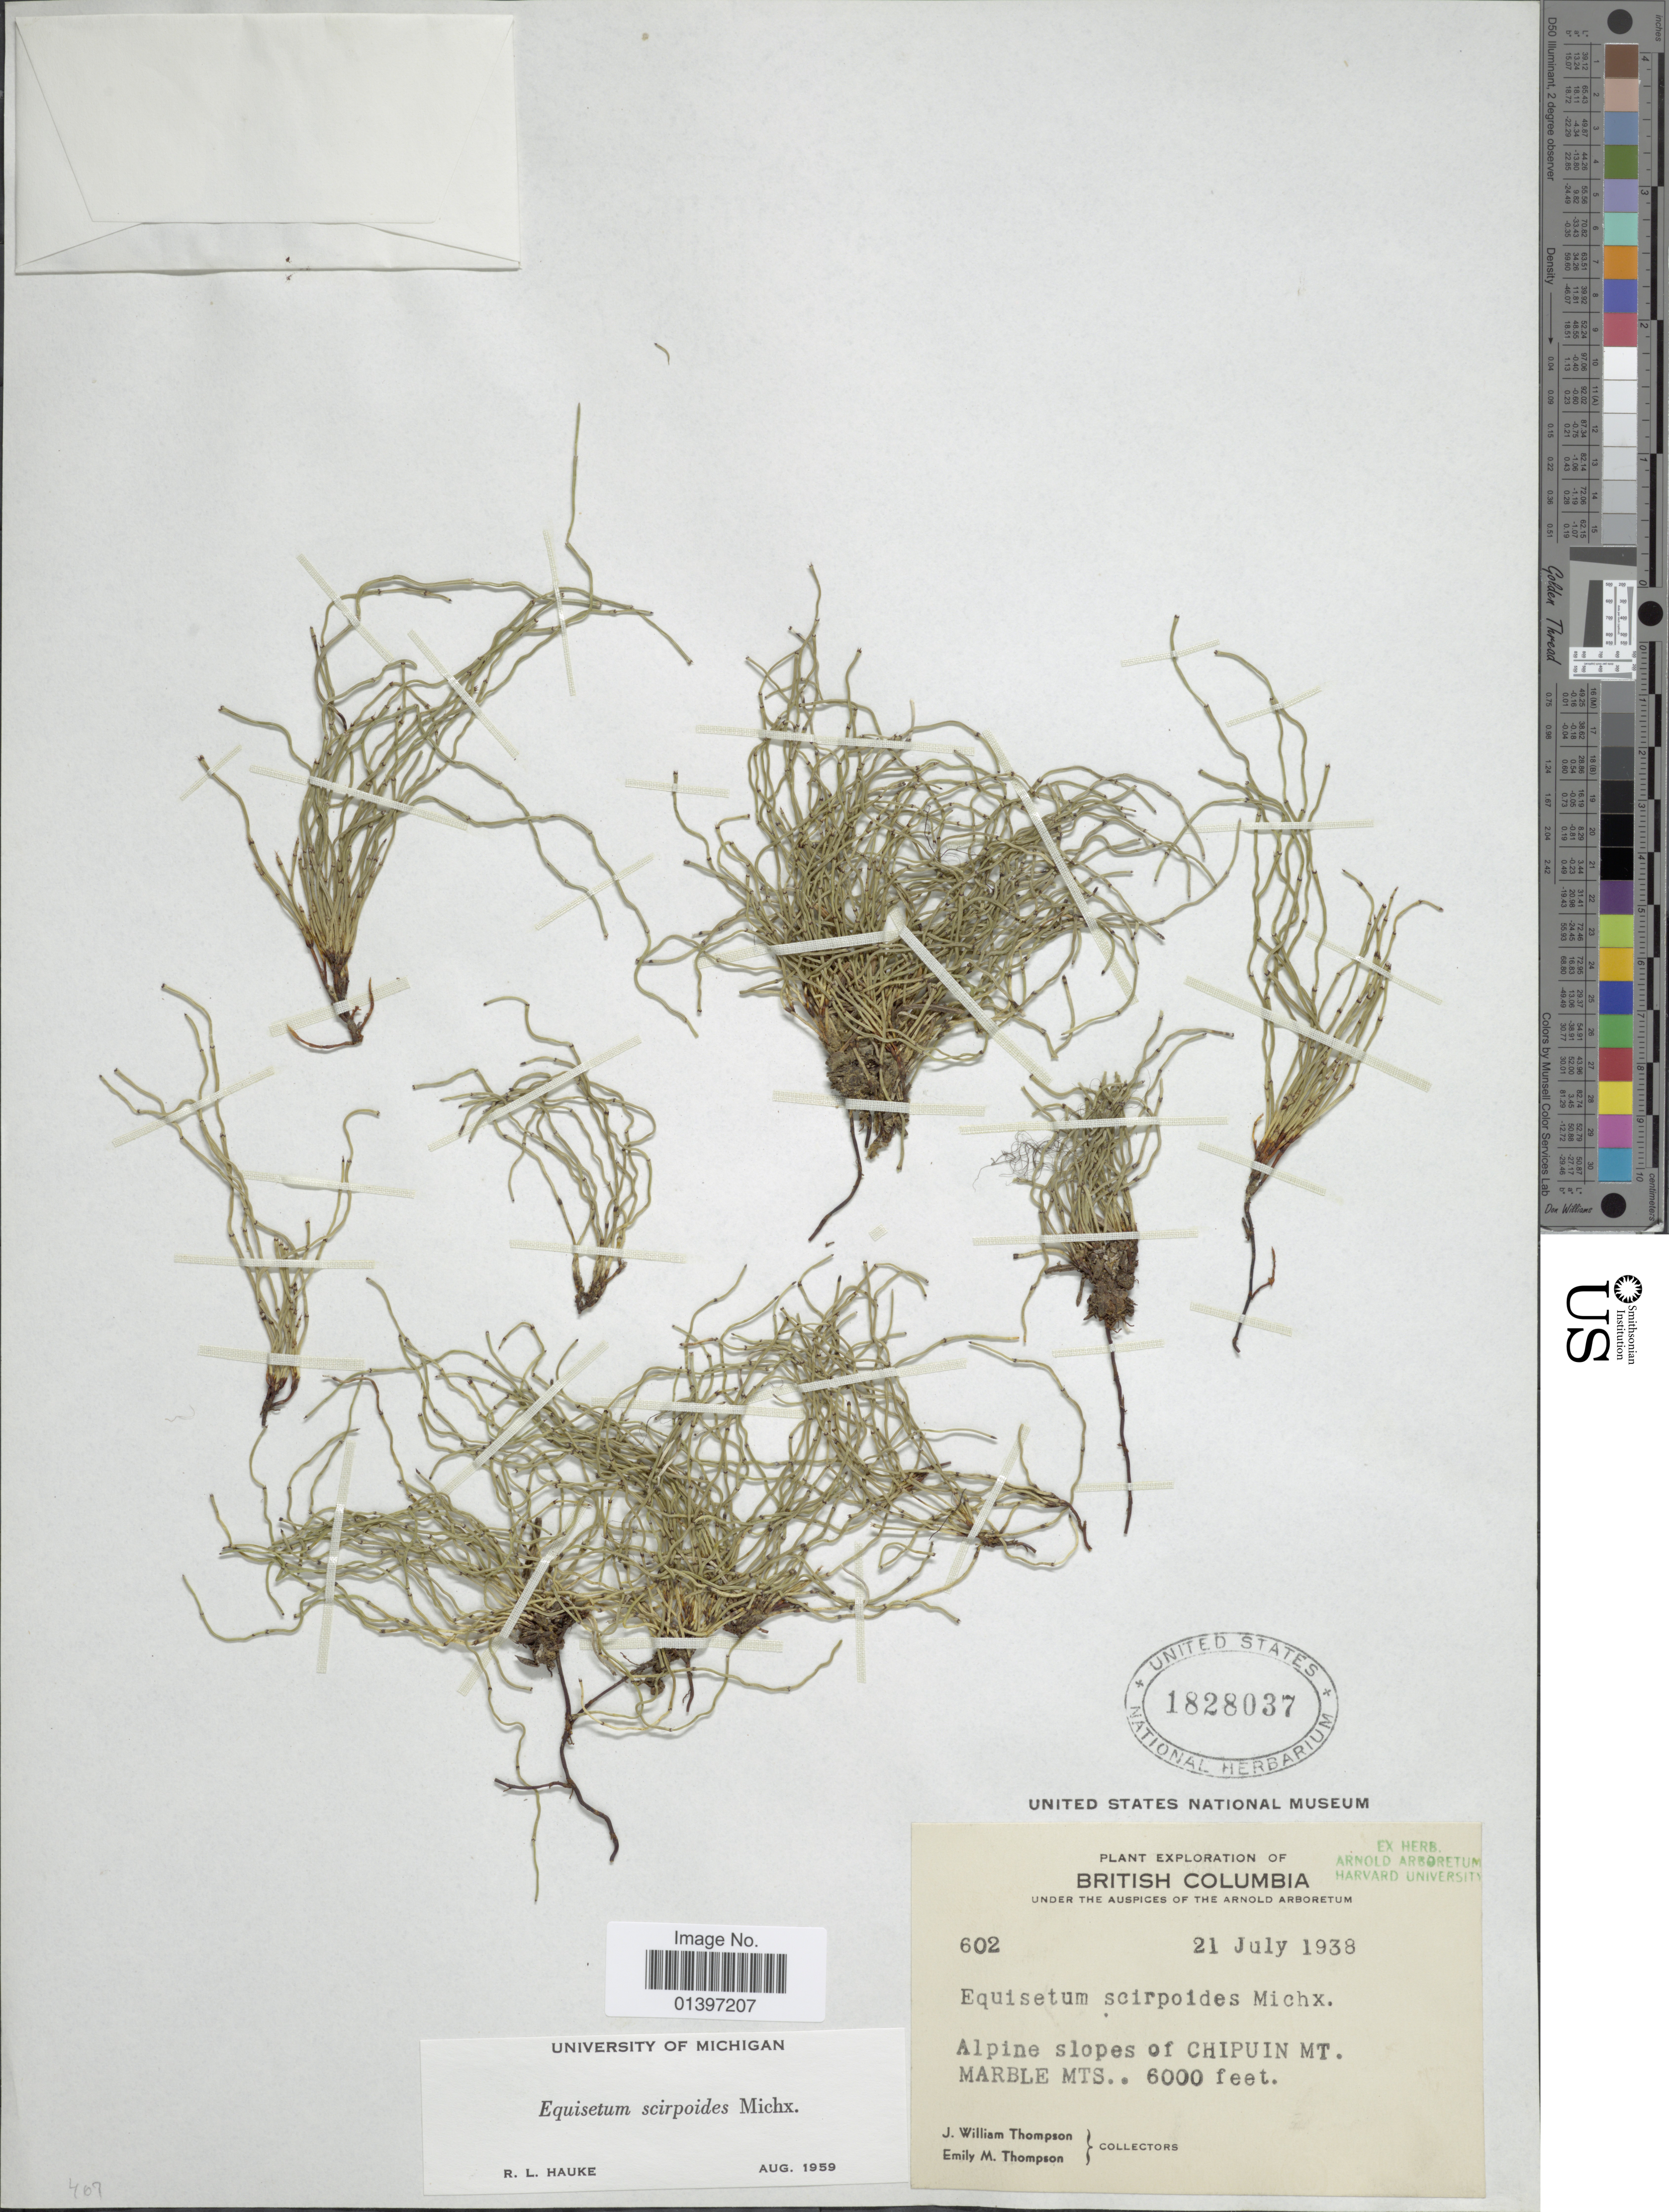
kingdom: Plantae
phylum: Tracheophyta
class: Polypodiopsida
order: Equisetales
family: Equisetaceae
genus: Equisetum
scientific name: Equisetum scirpoides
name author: Michx.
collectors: J. W. Thompson & E. M. Thompson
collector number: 602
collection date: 1938-07-21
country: Canada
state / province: British Columbia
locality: Alpine slopes of Chipuin Mt. Marble Mts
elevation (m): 1829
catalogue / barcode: US 1828037